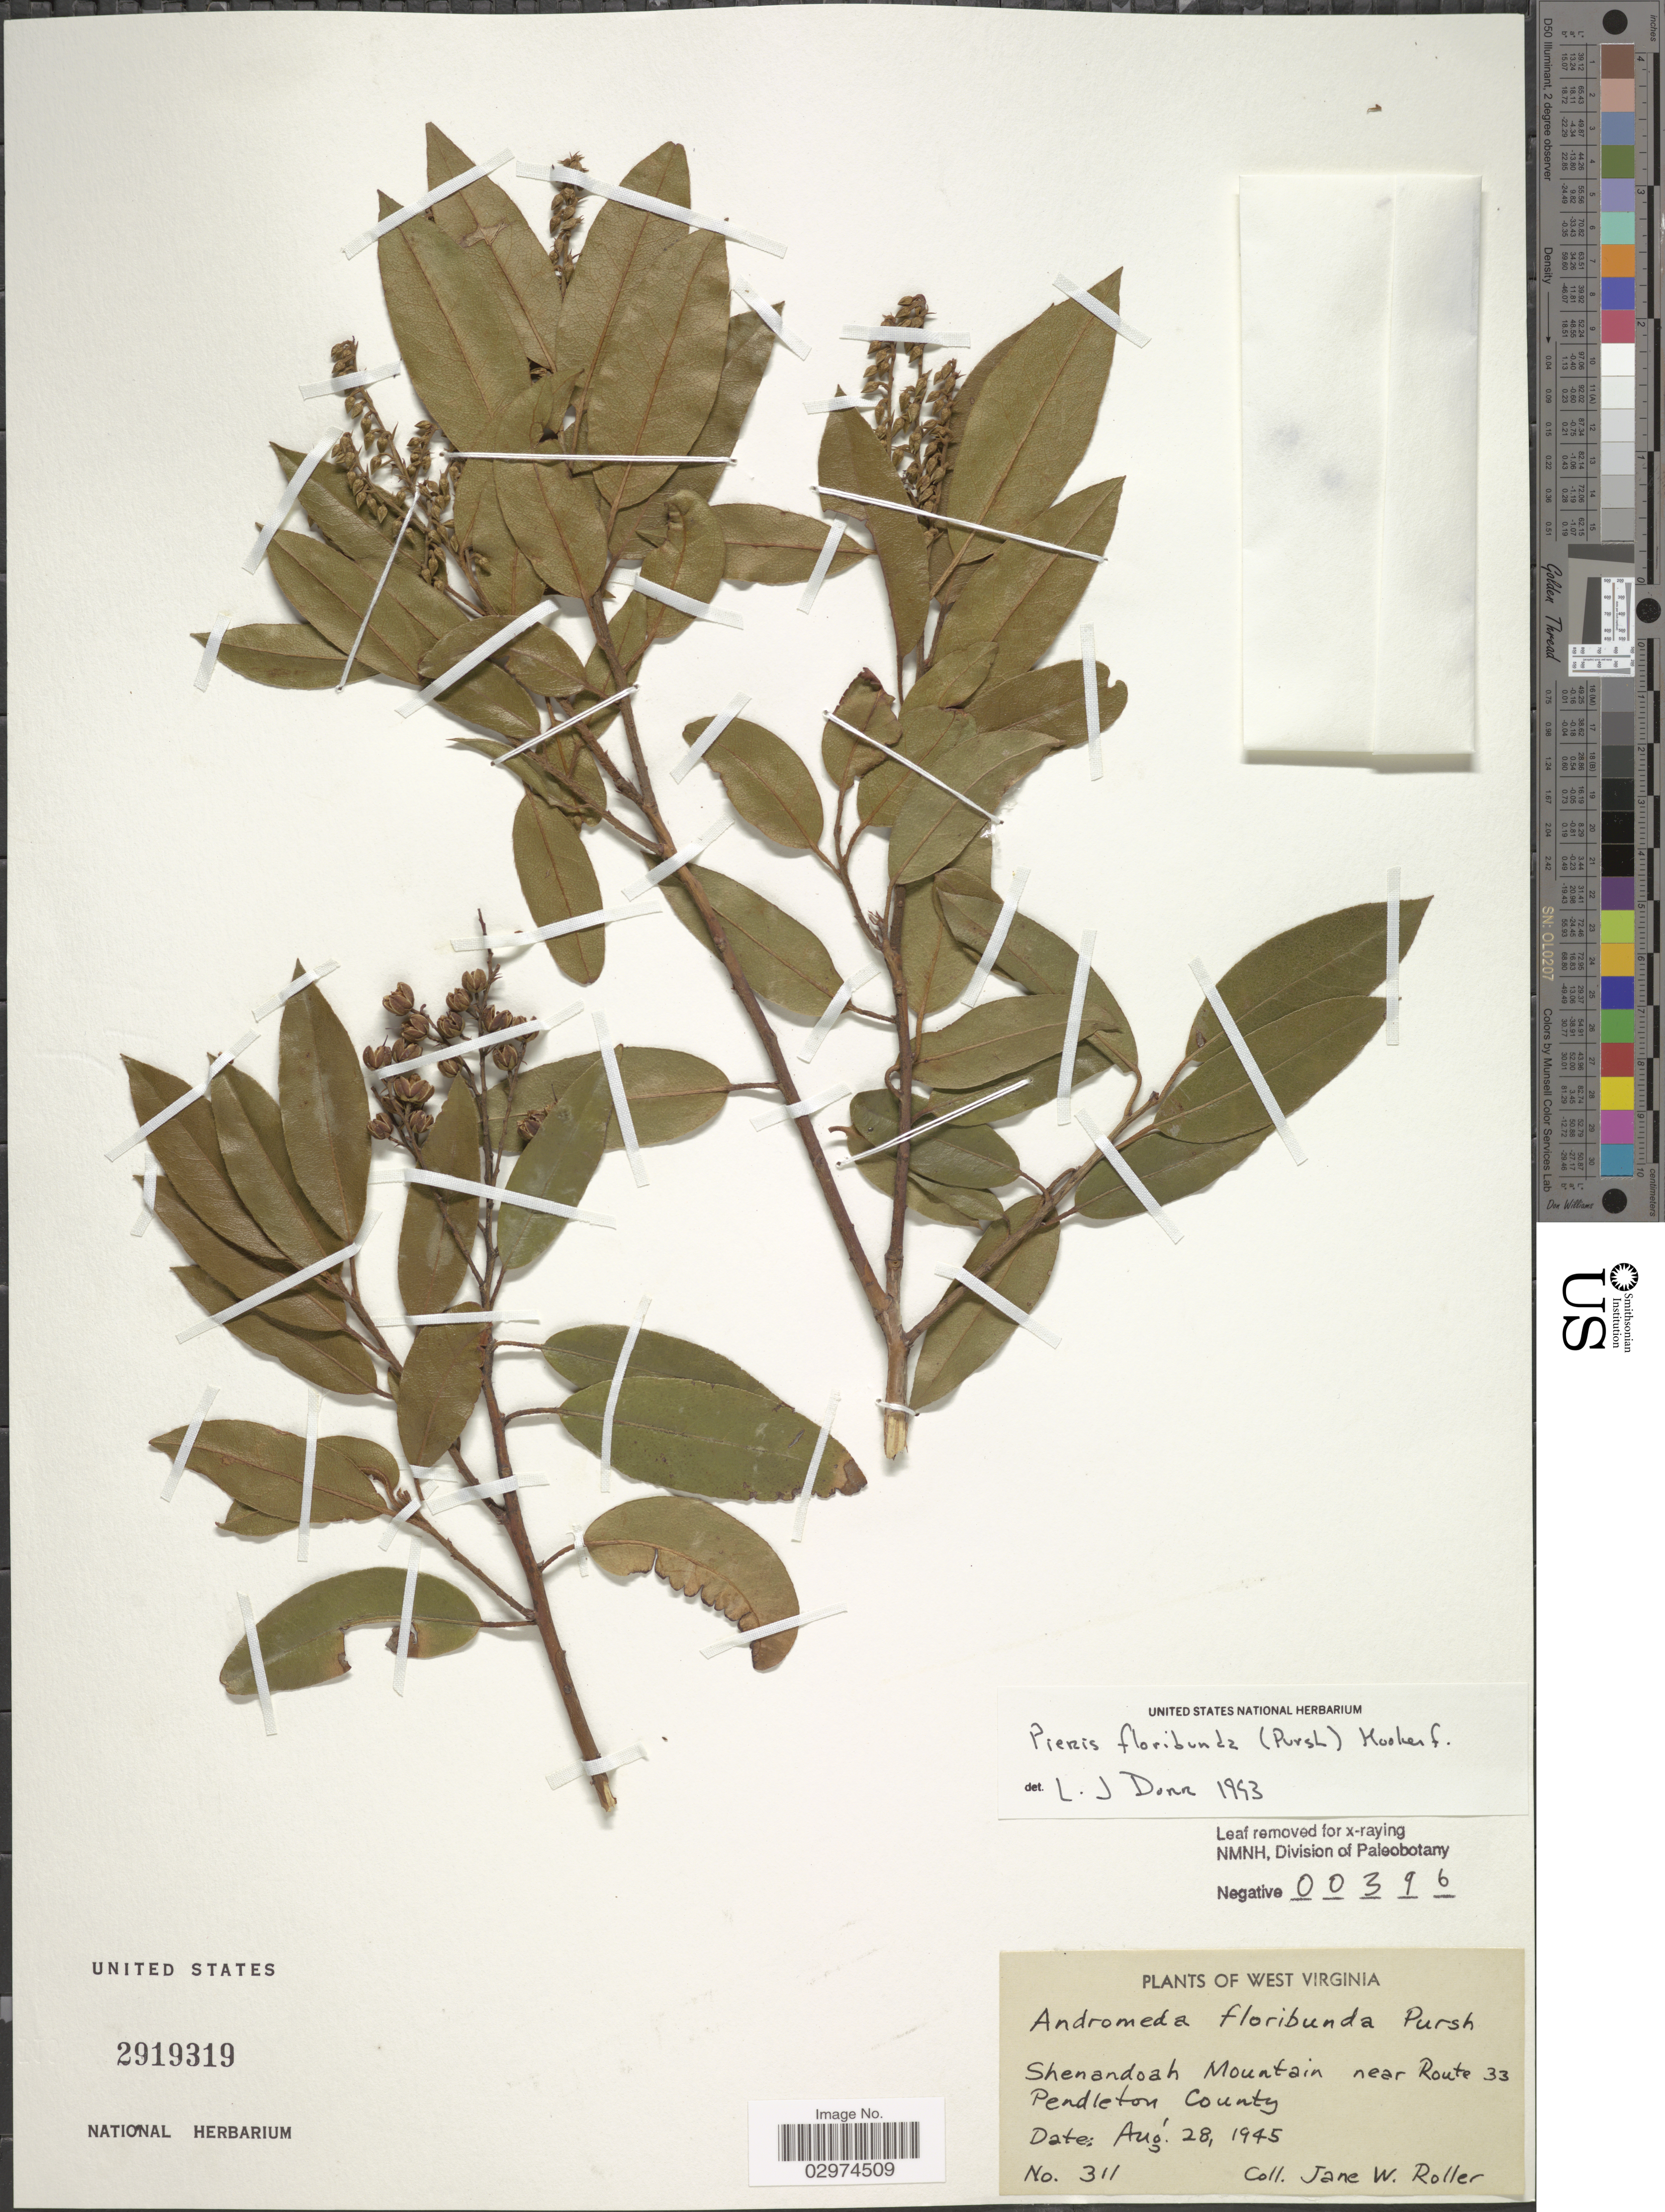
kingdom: Plantae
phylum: Tracheophyta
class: Magnoliopsida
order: Ericales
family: Ericaceae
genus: Pieris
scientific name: Pieris floribunda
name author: (Pursh) Benth. & Hook. f.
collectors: J. W. Roller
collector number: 311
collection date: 1945-08-28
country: United States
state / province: West Virginia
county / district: Pendleton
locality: Shenandoah Mountain near Route 33 Pendleton County.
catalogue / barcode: US 2919319